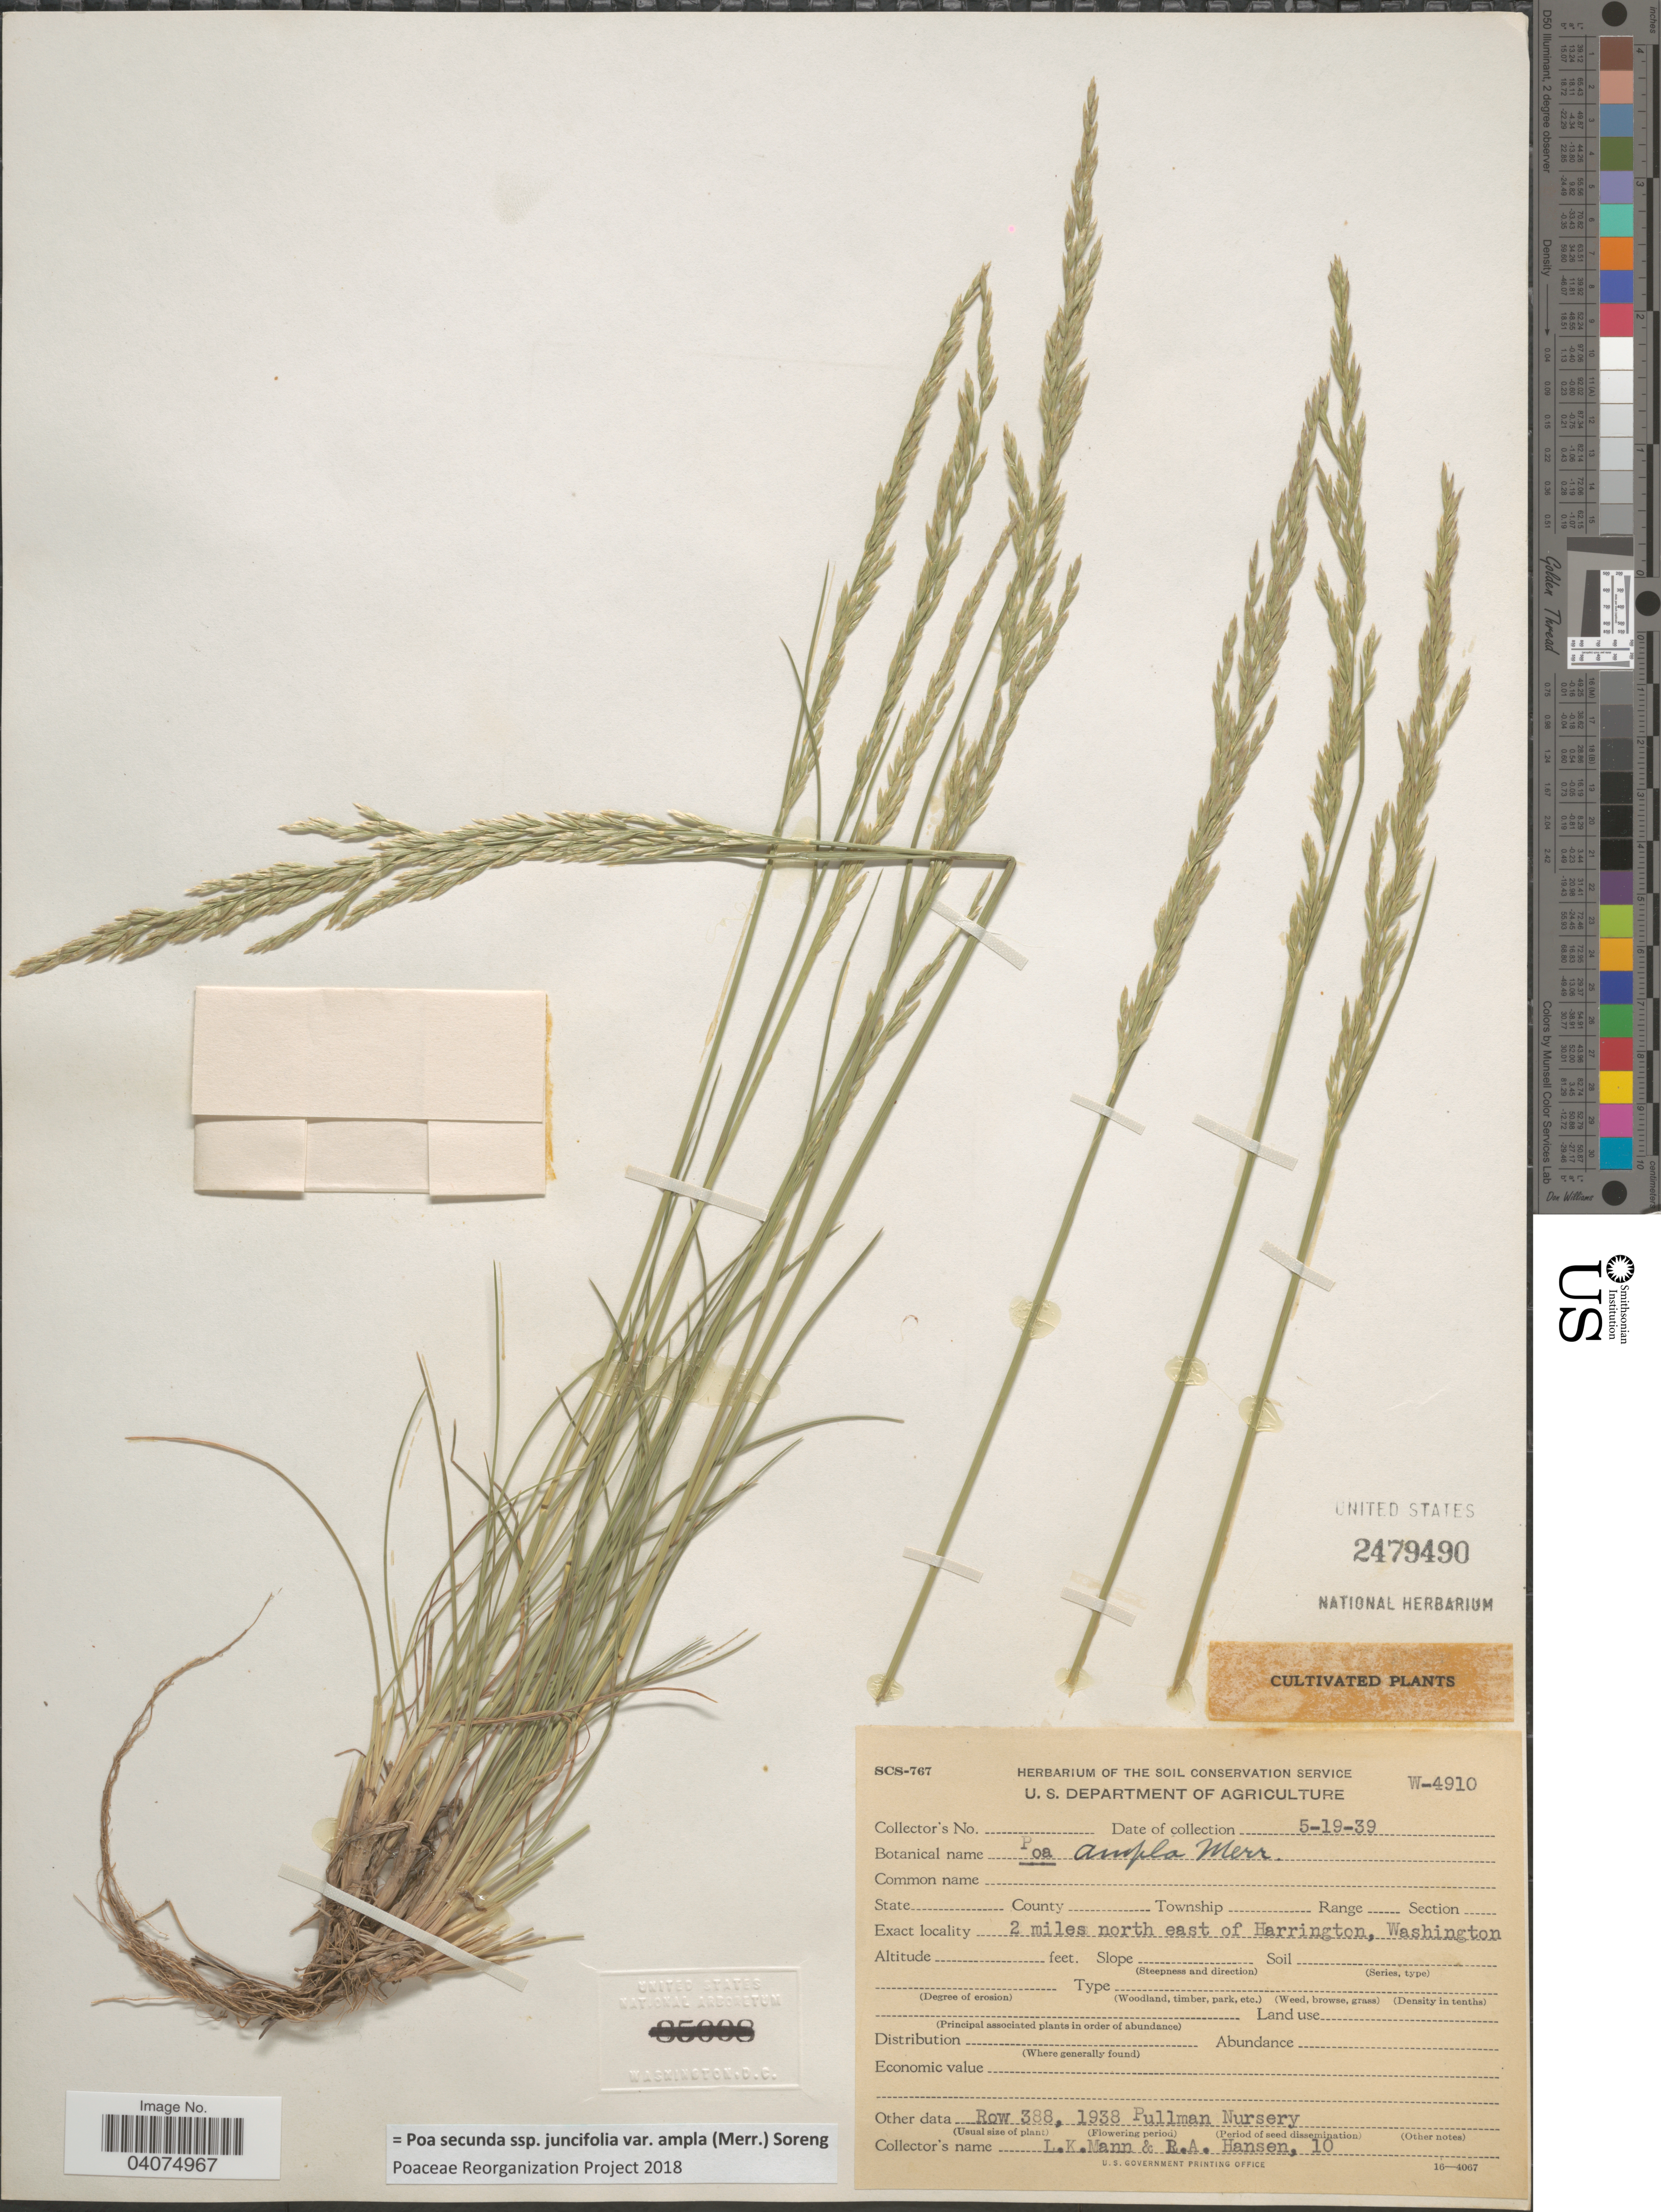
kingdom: Plantae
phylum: Tracheophyta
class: Liliopsida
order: Poales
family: Poaceae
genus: Poa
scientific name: Poa secunda subsp. juncifolia var. ampla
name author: (Merr.) Soreng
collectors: L. K. Mann & R. Hansen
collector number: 10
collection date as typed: Transcribed d/m/y: 19/5/39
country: United States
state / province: Washington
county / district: Whitman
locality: Row 388, 1938 Pullman Nursery.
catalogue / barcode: US 2479490